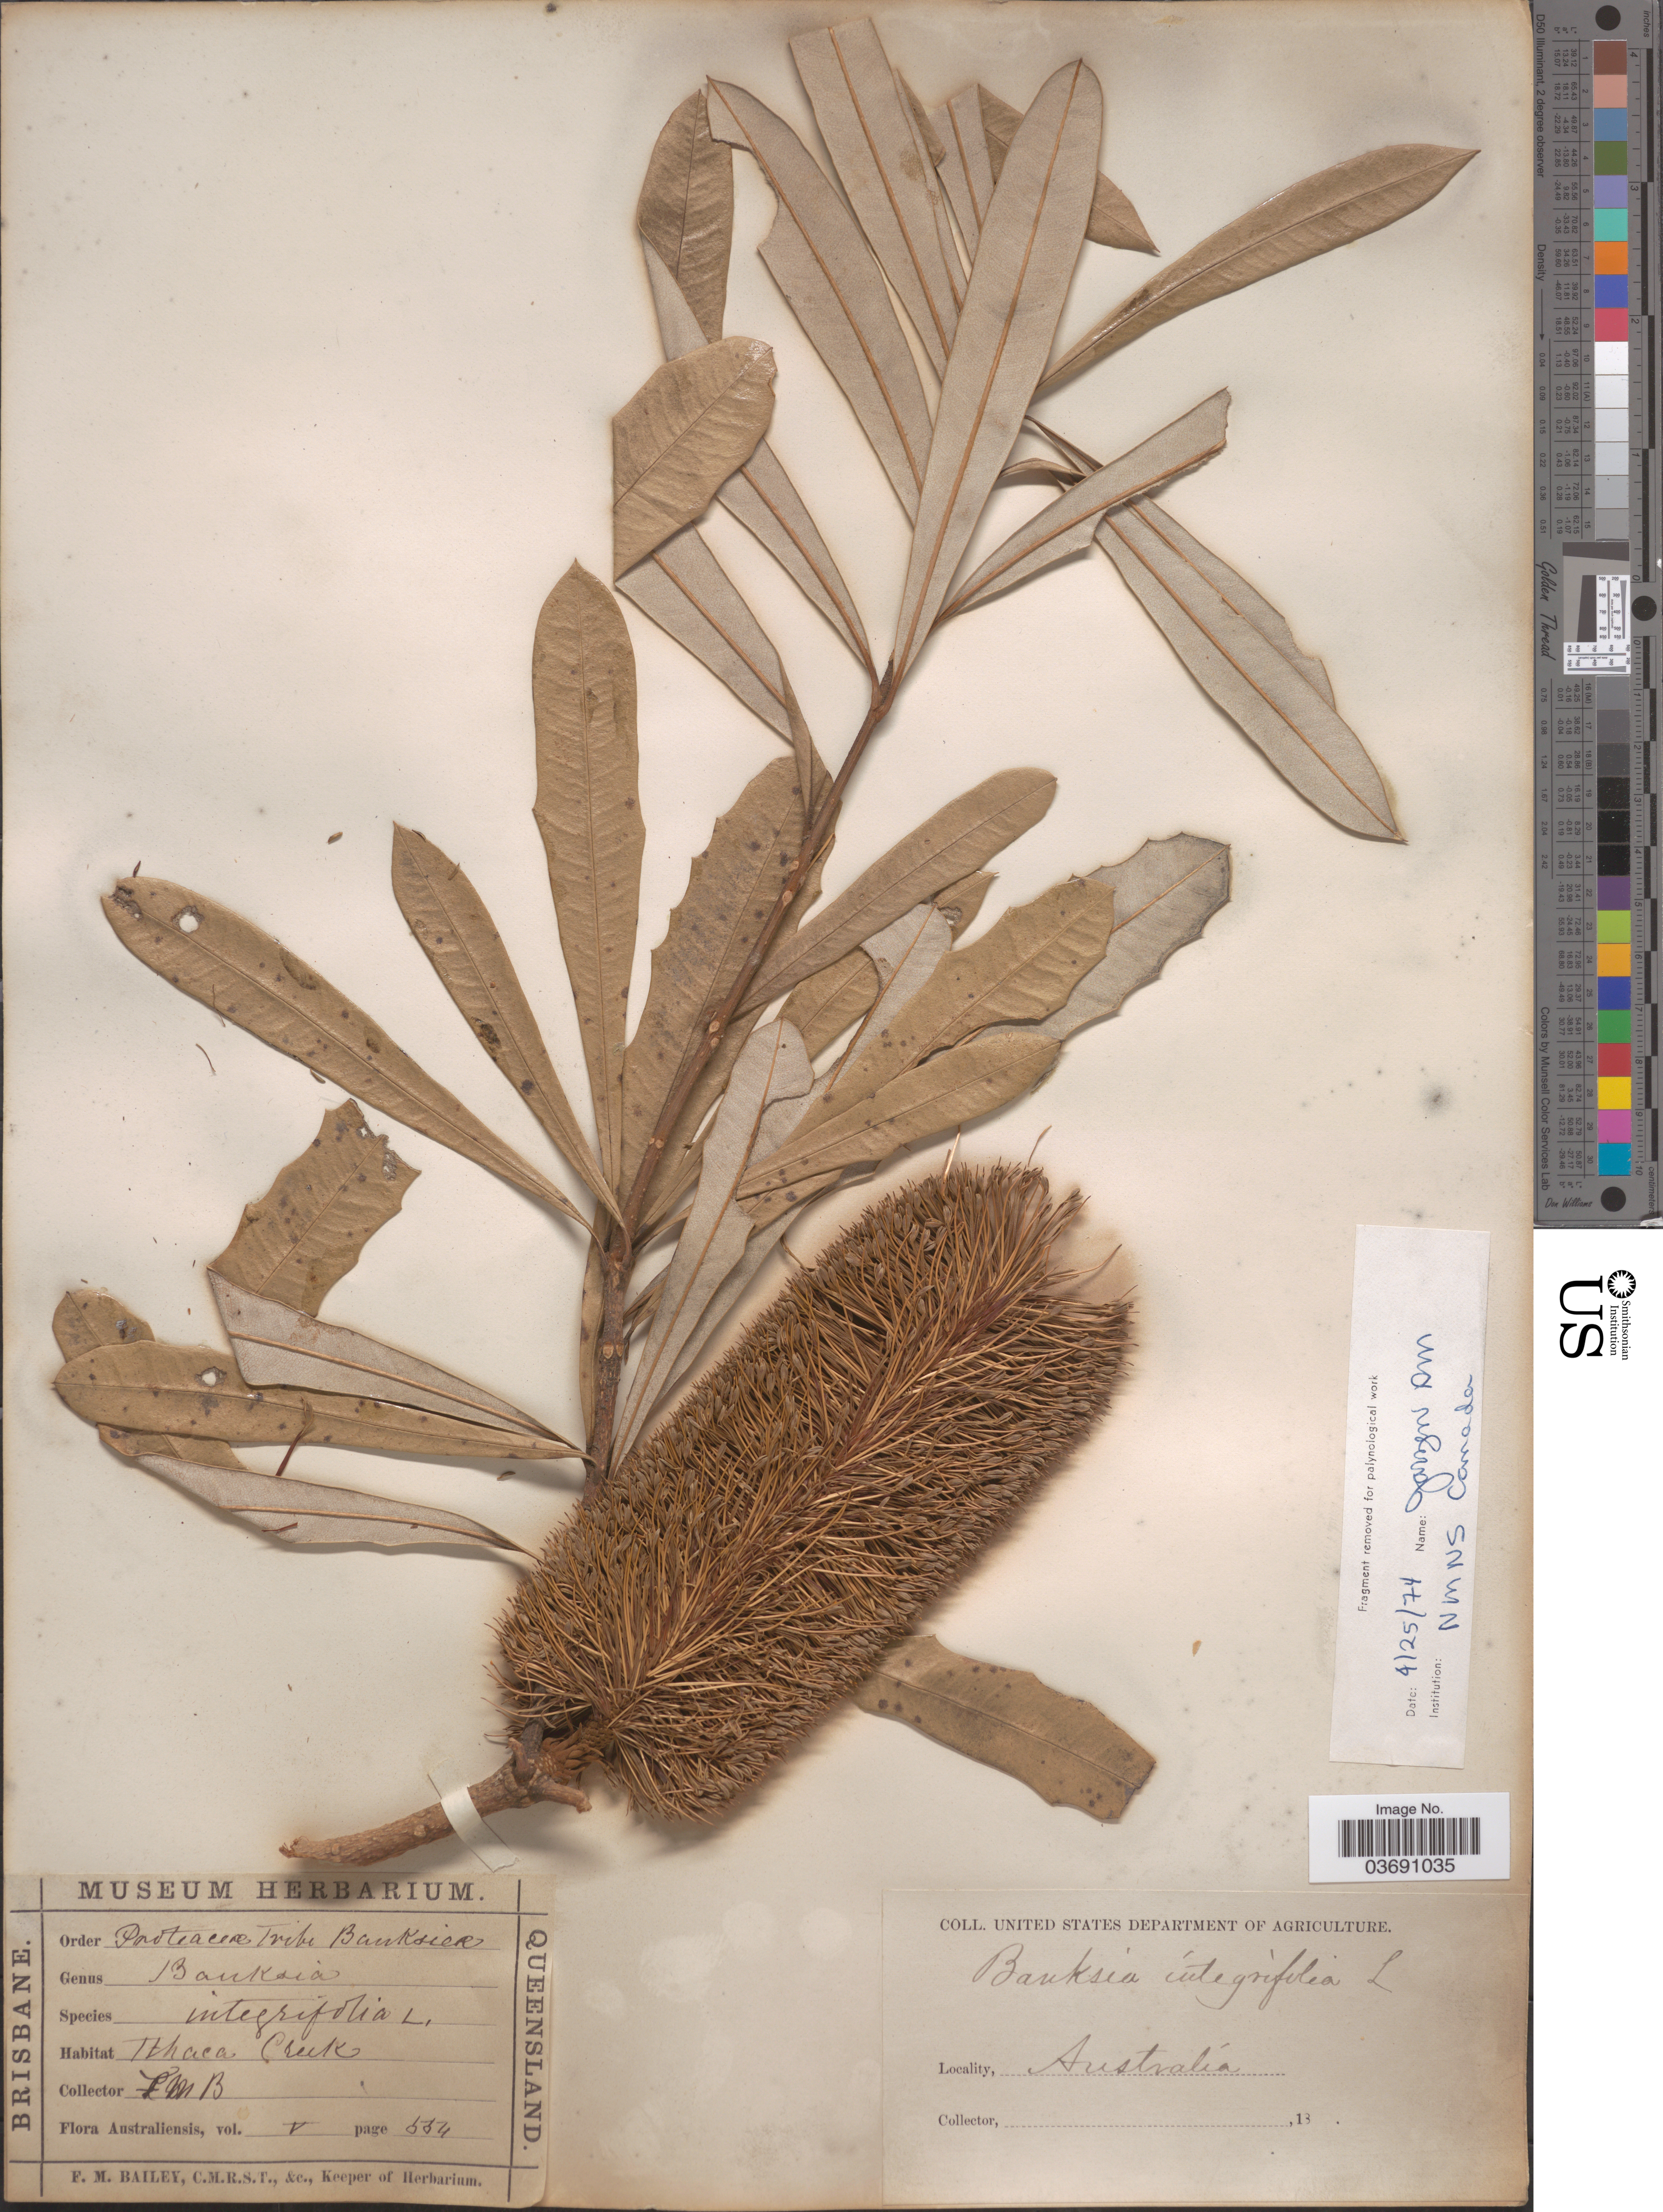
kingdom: Plantae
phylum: Tracheophyta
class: Magnoliopsida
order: Proteales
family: Proteaceae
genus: Banksia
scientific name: Banksia integrifolia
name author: L. f.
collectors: F. M. Bailey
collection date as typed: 18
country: Australia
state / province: Queensland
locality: Ithaca Creek.